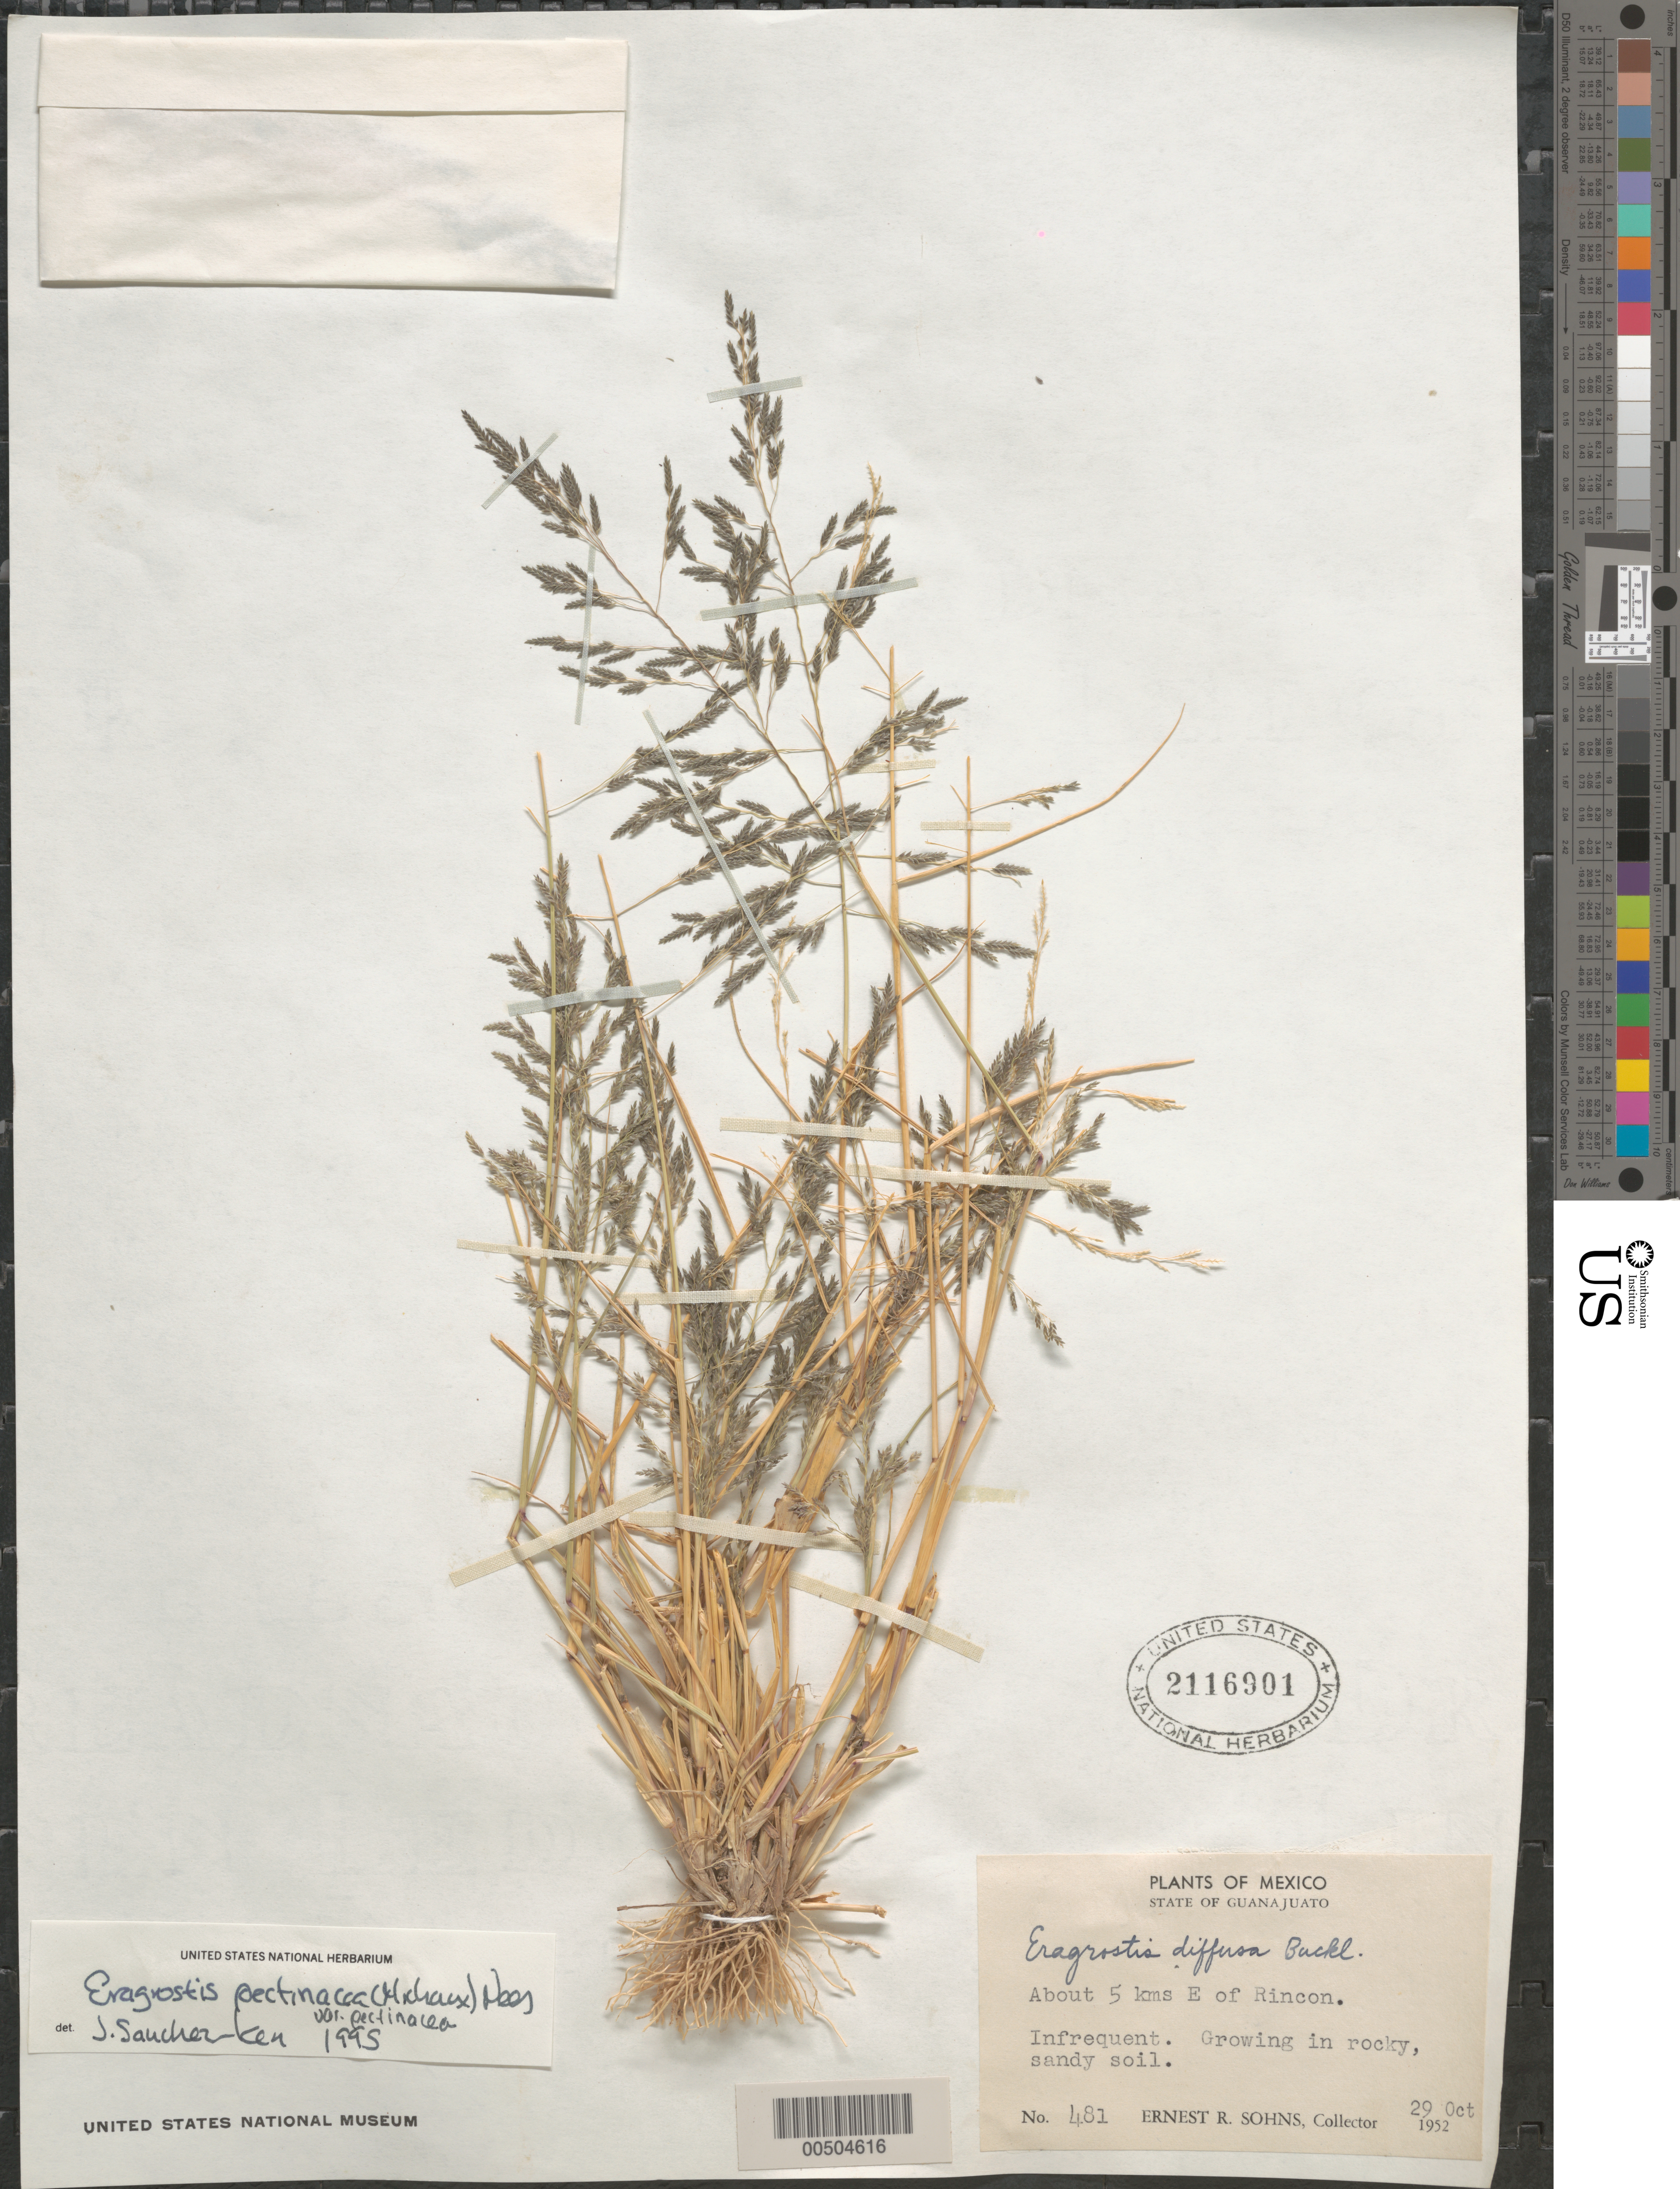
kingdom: Plantae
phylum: Tracheophyta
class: Liliopsida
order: Poales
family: Poaceae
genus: Eragrostis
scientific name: Eragrostis pectinacea var. pectinacea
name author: (Michx.) Nees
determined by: Sánchez-Ken, J. G.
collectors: E. R. Sohns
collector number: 481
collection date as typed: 29 Oct 1952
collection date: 1952-10-29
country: Mexico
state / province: Guanajuato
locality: About 5 km E of Rincon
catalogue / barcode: US 2116901